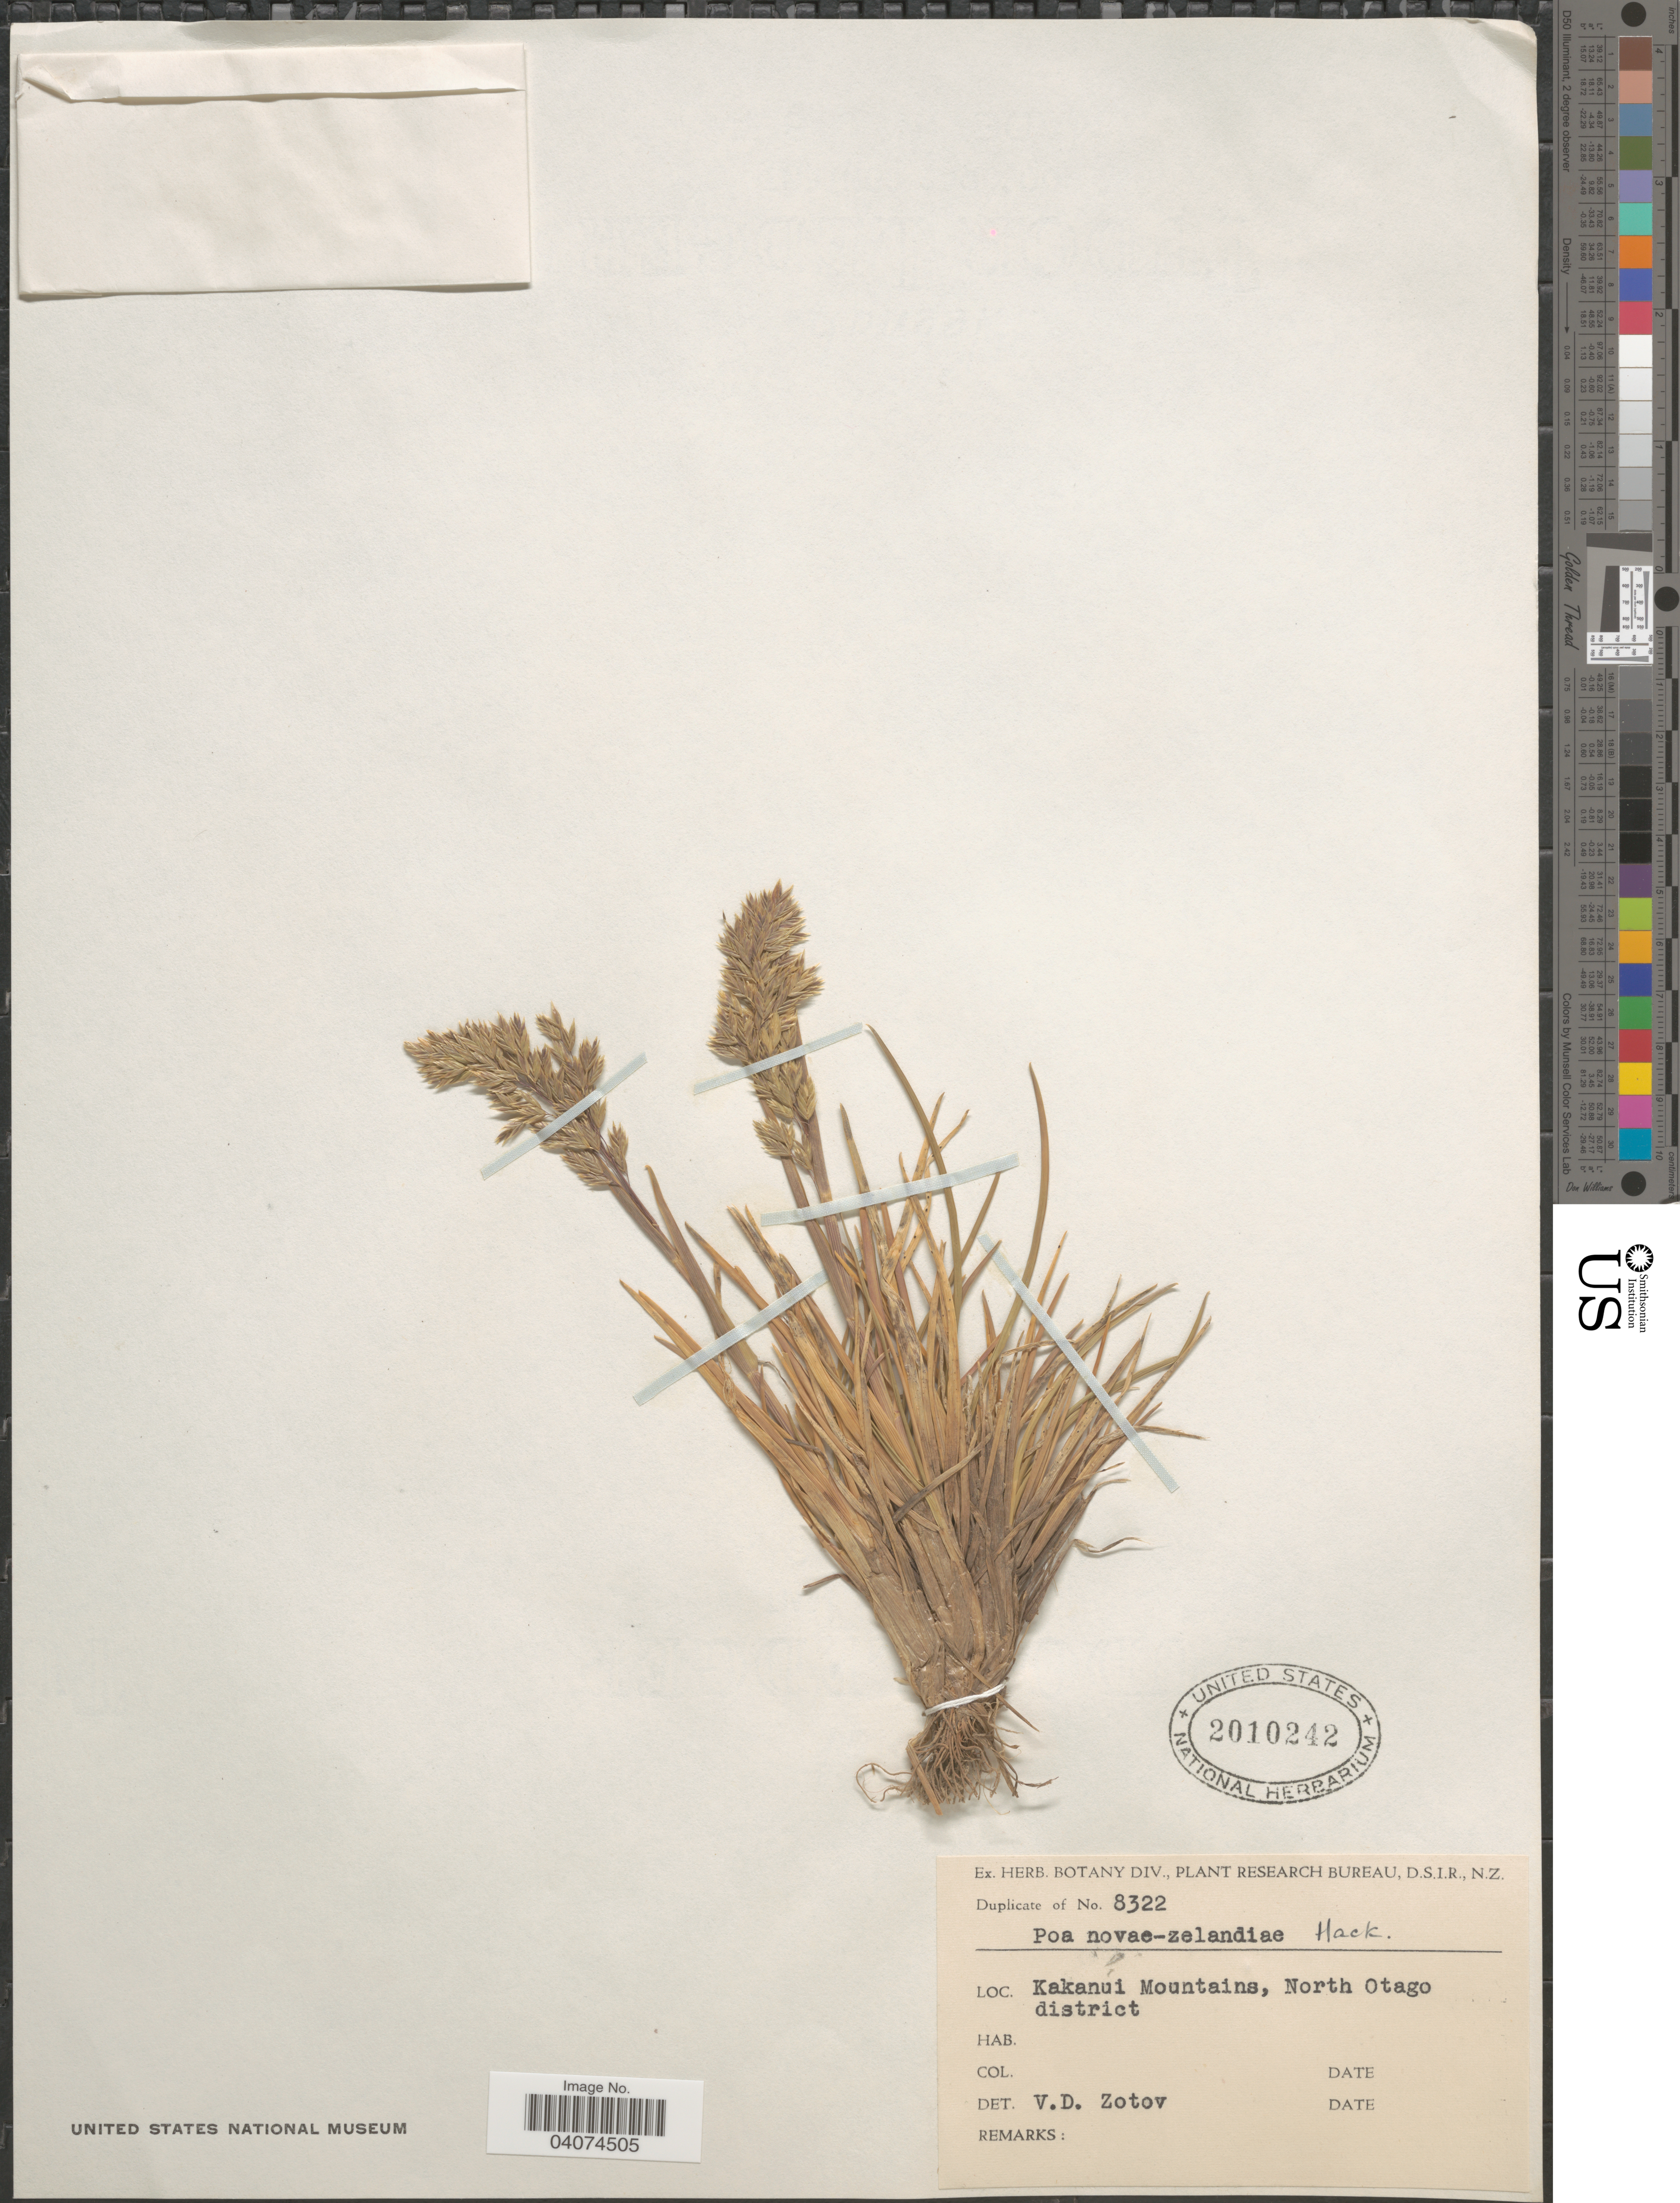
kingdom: Plantae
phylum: Tracheophyta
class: Liliopsida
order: Poales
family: Poaceae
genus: Poa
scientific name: Poa novae-zelandiae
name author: Hack.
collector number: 8322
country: New Zealand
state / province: Otago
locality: Kakanui Mountains, North Otago district.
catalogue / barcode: US 2010242